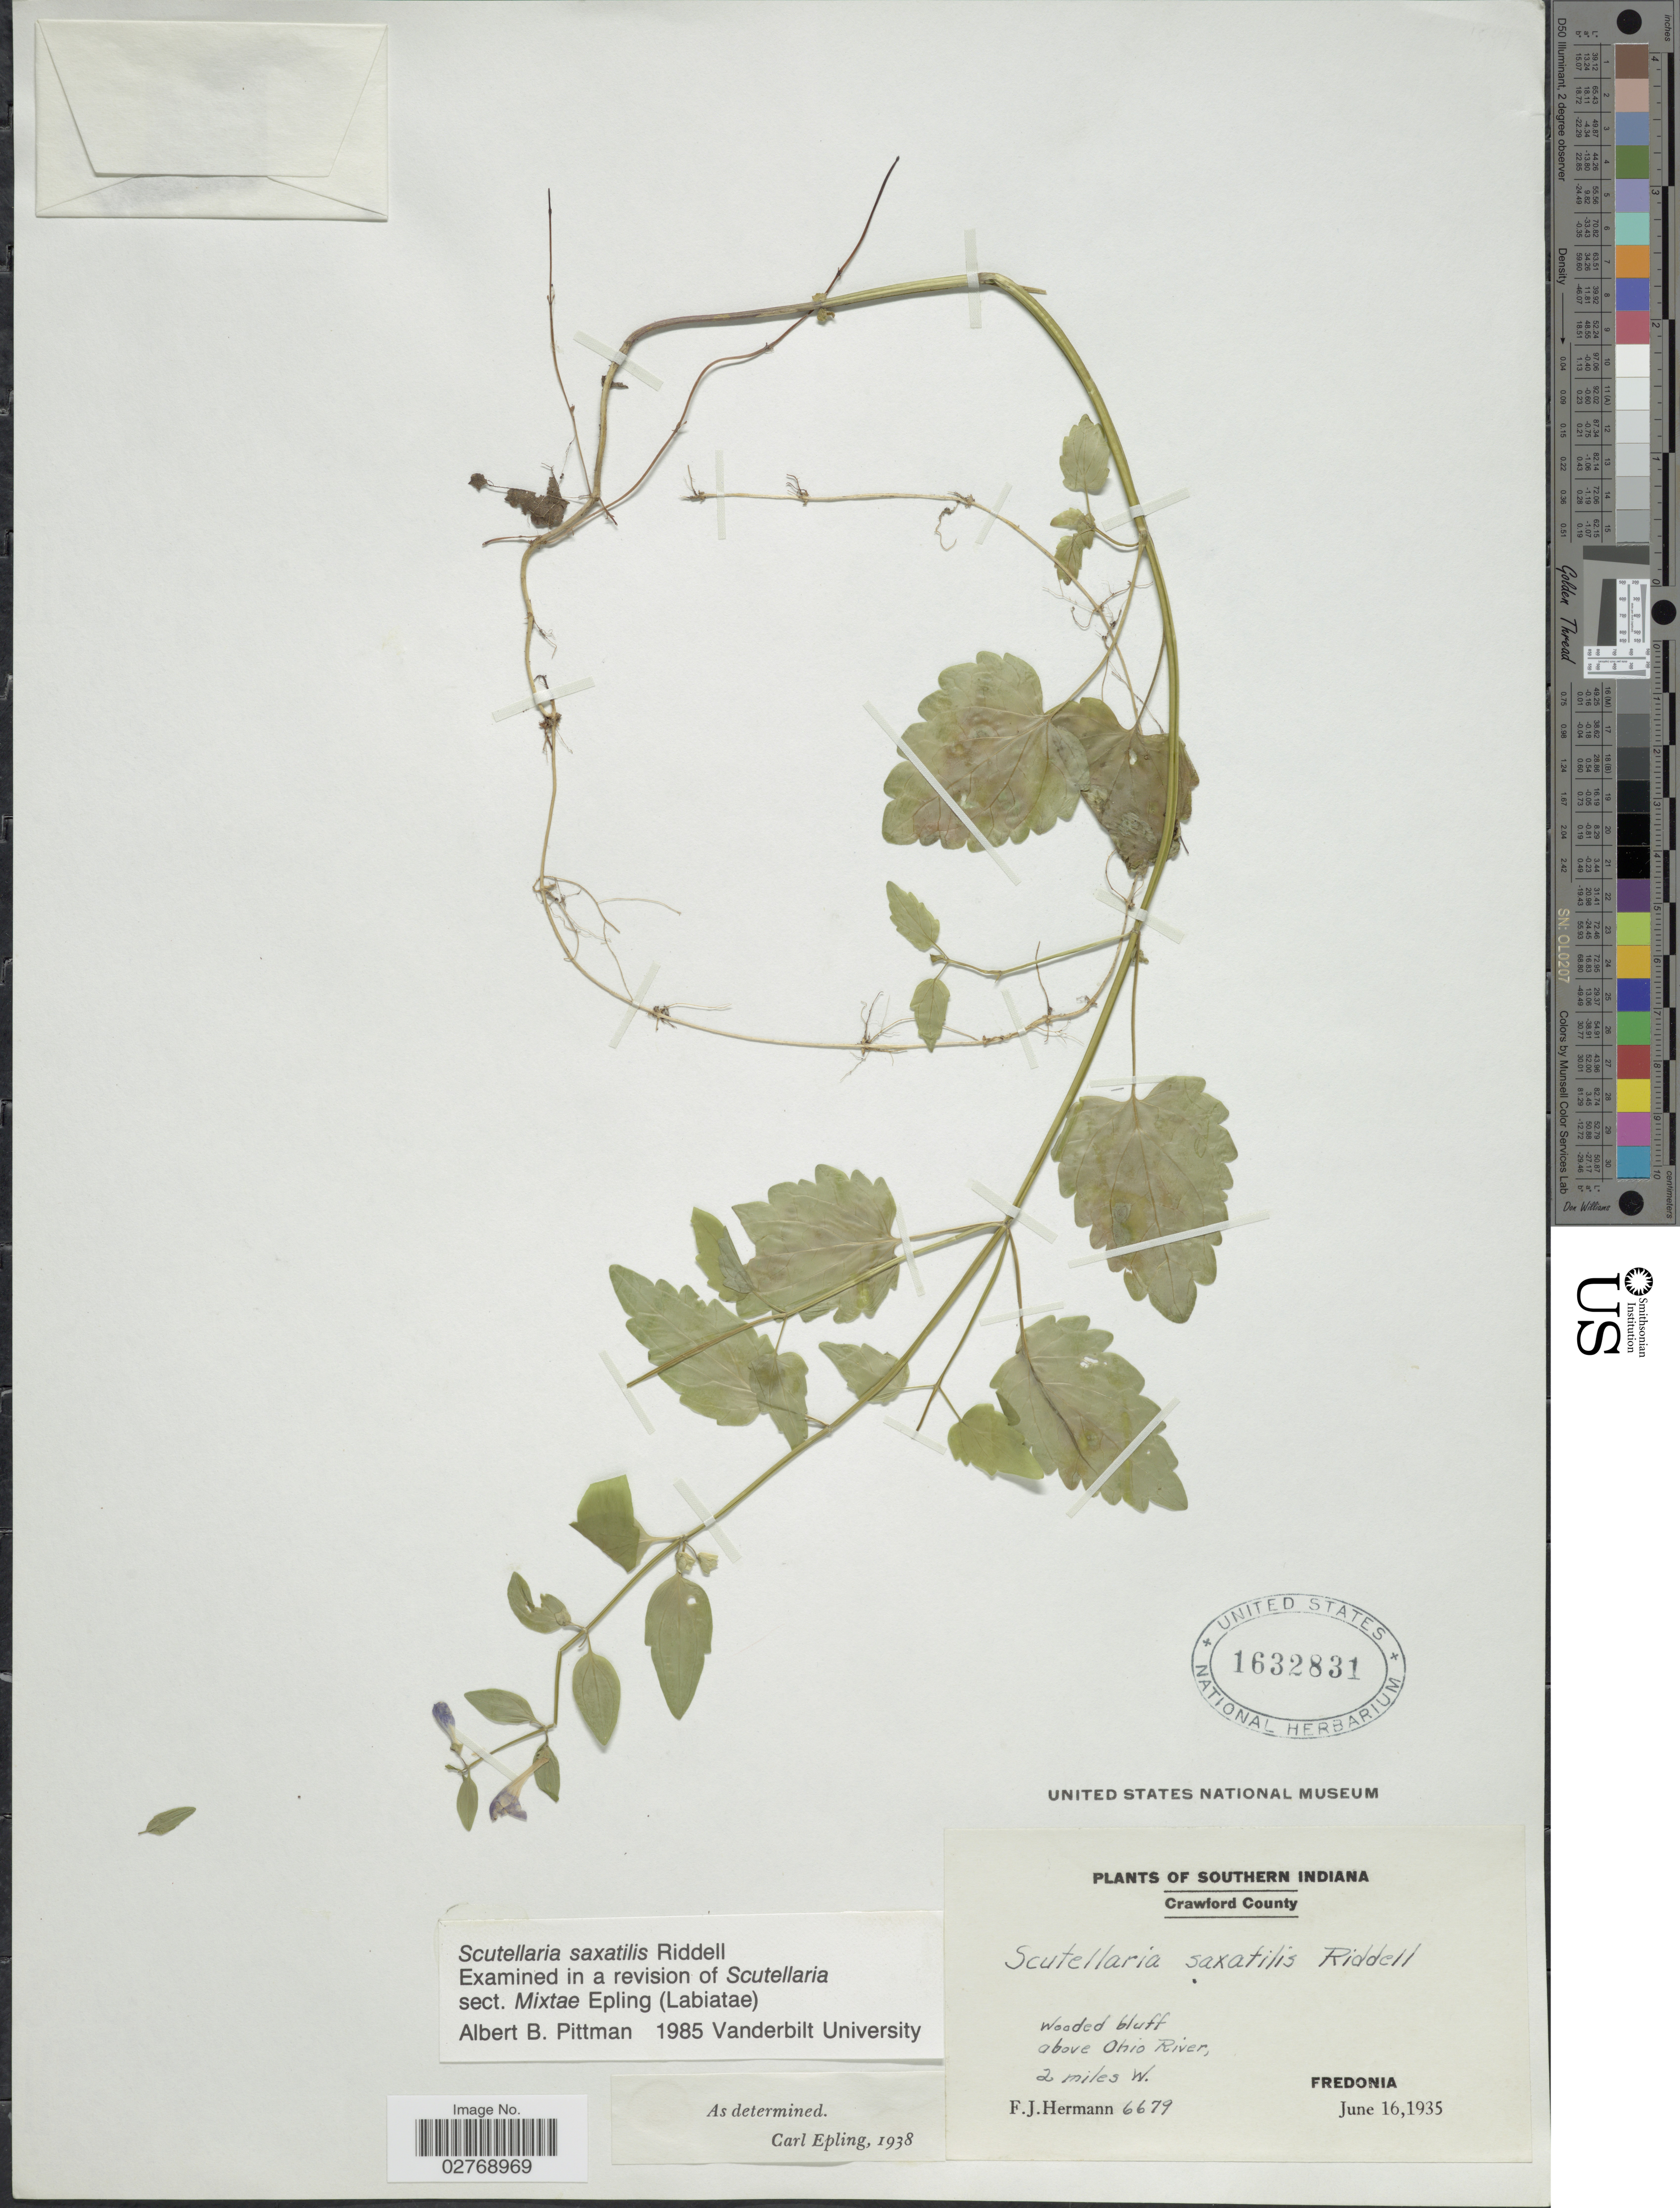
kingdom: Plantae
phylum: Tracheophyta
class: Magnoliopsida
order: Lamiales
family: Lamiaceae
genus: Scutellaria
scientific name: Scutellaria saxatilis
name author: Riddell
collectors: F. J. Hermann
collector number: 6679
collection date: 1935-06-16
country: United States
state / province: Indiana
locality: Southern Indiana, Crawford County, Wooded bluff above Ohio River, 2 miles W. Fredonia.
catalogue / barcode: US 1632831